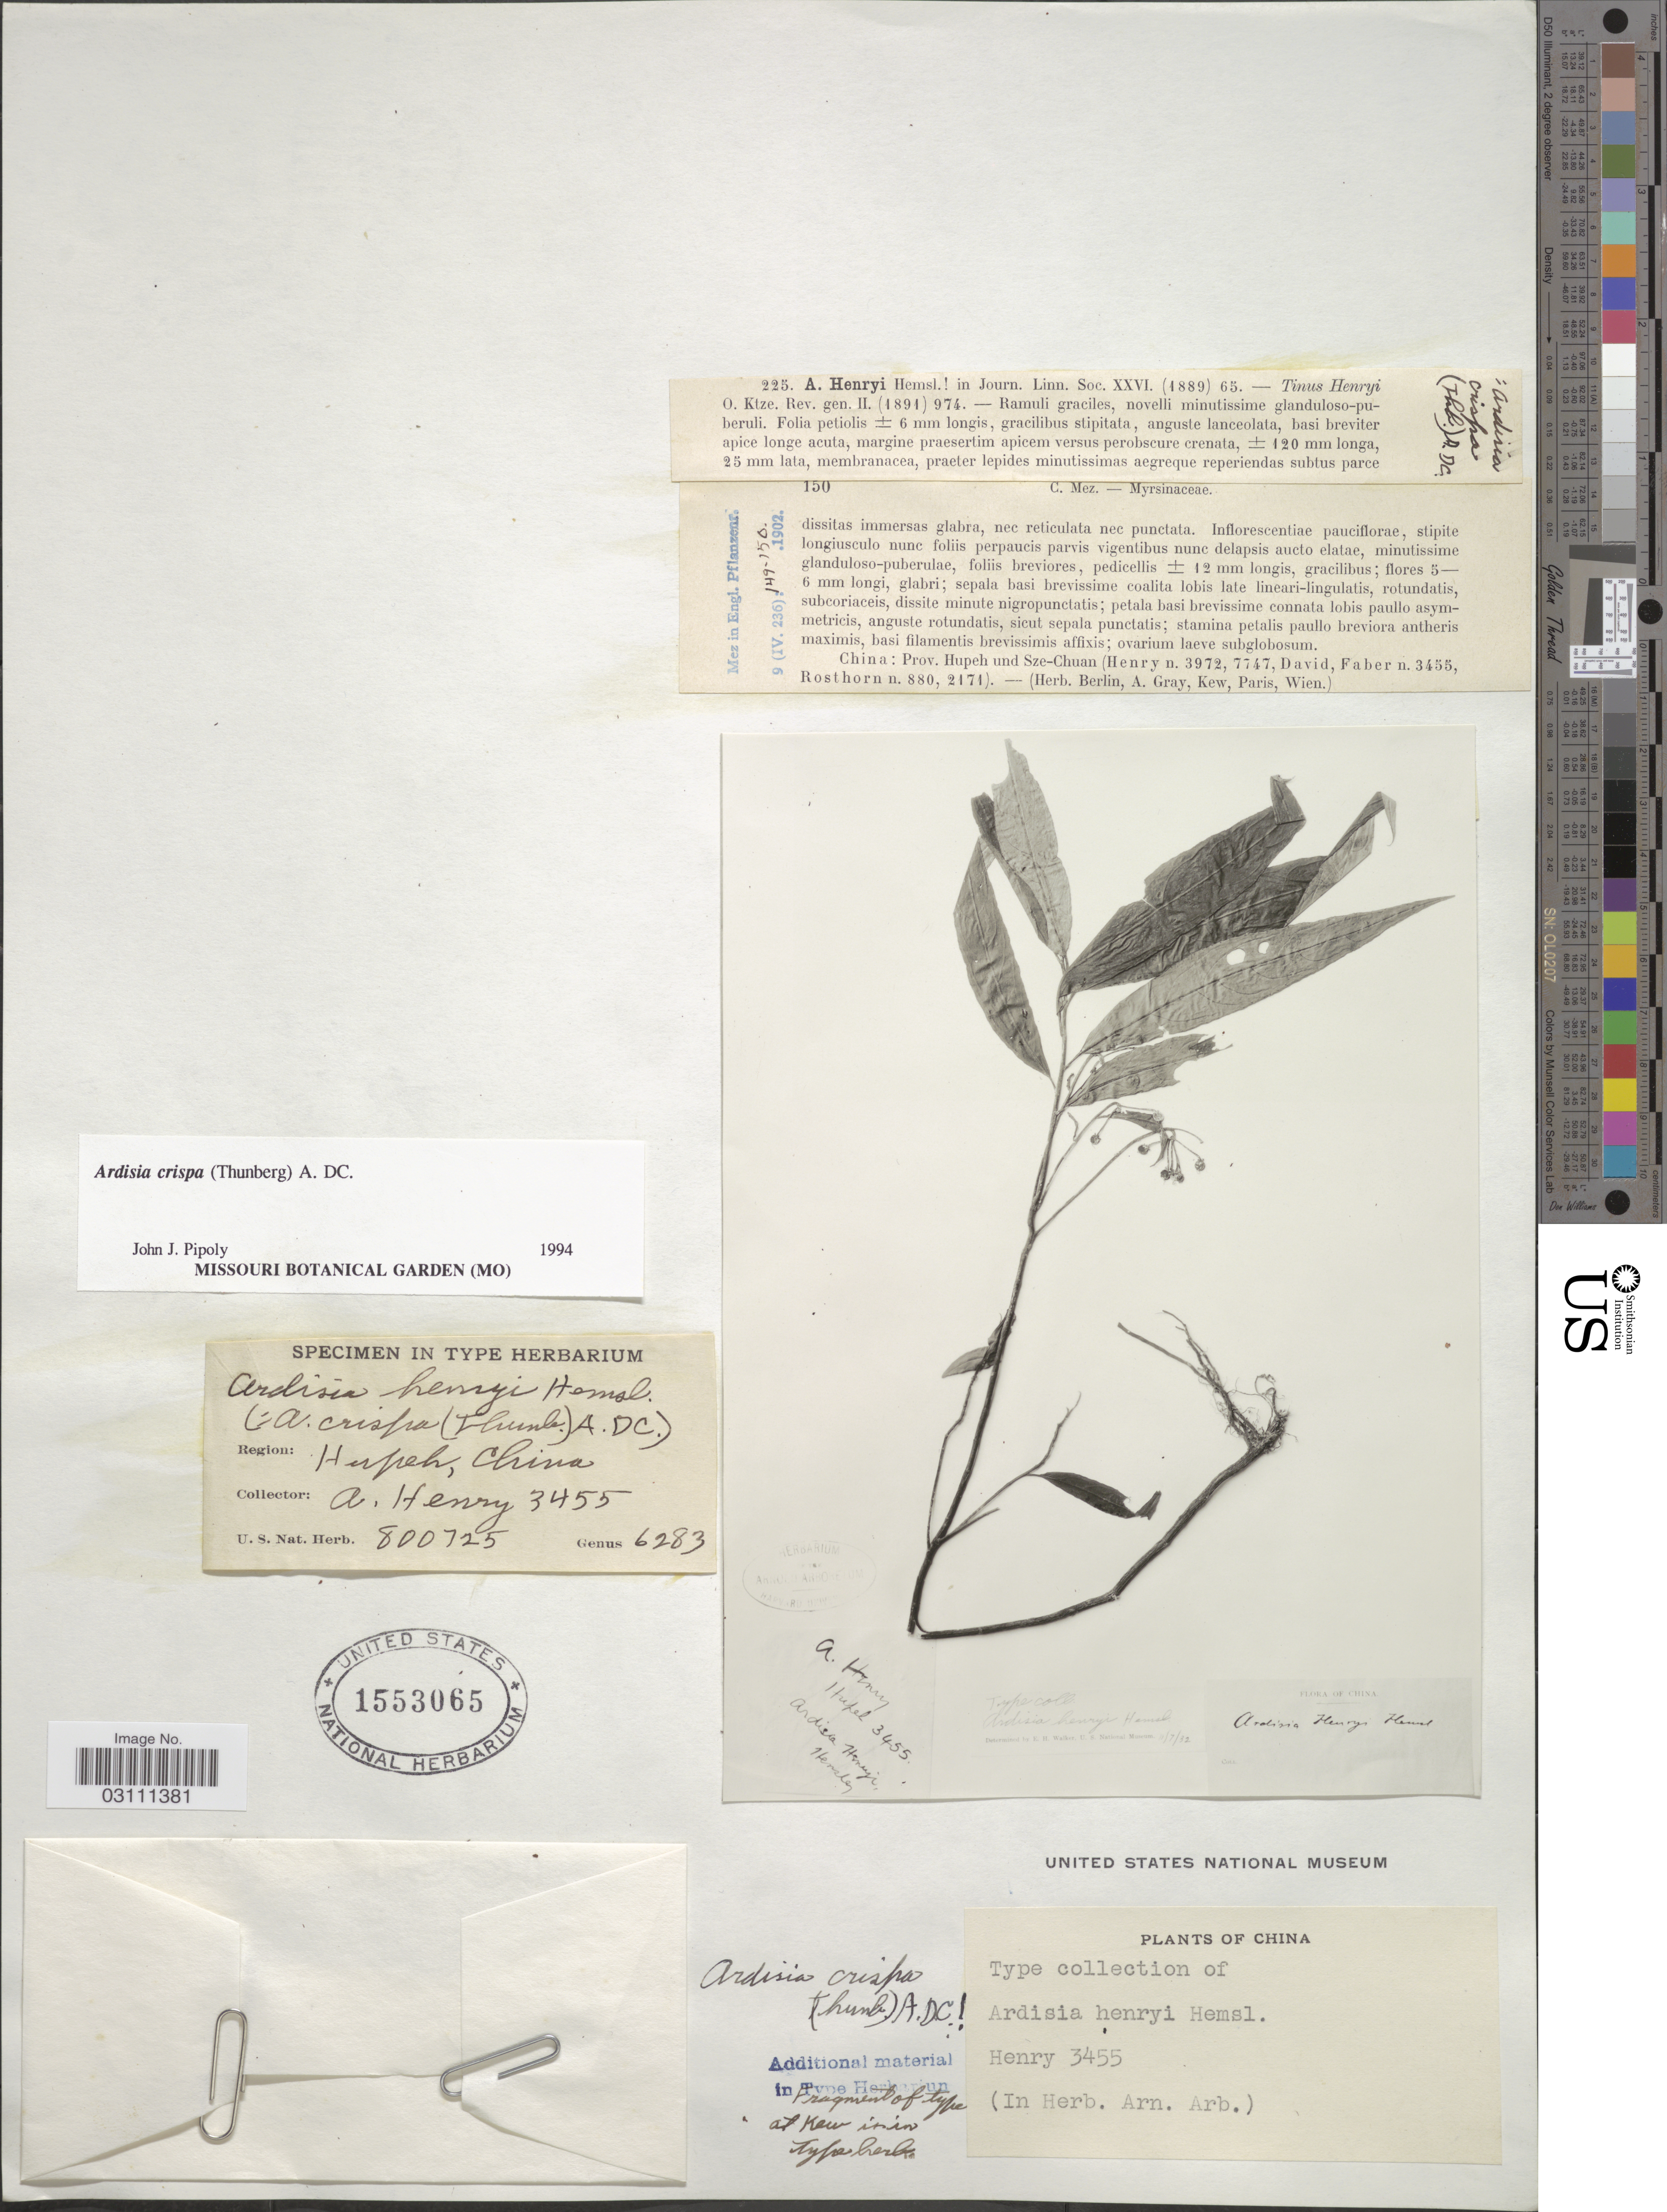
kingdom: Plantae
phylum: Tracheophyta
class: Magnoliopsida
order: Ericales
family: Primulaceae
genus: Ardisia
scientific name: Ardisia crispa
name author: (Thunb.) A. DC.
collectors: A. Henry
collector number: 3455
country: China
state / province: Hubei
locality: Hupeh.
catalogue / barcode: US 1553065